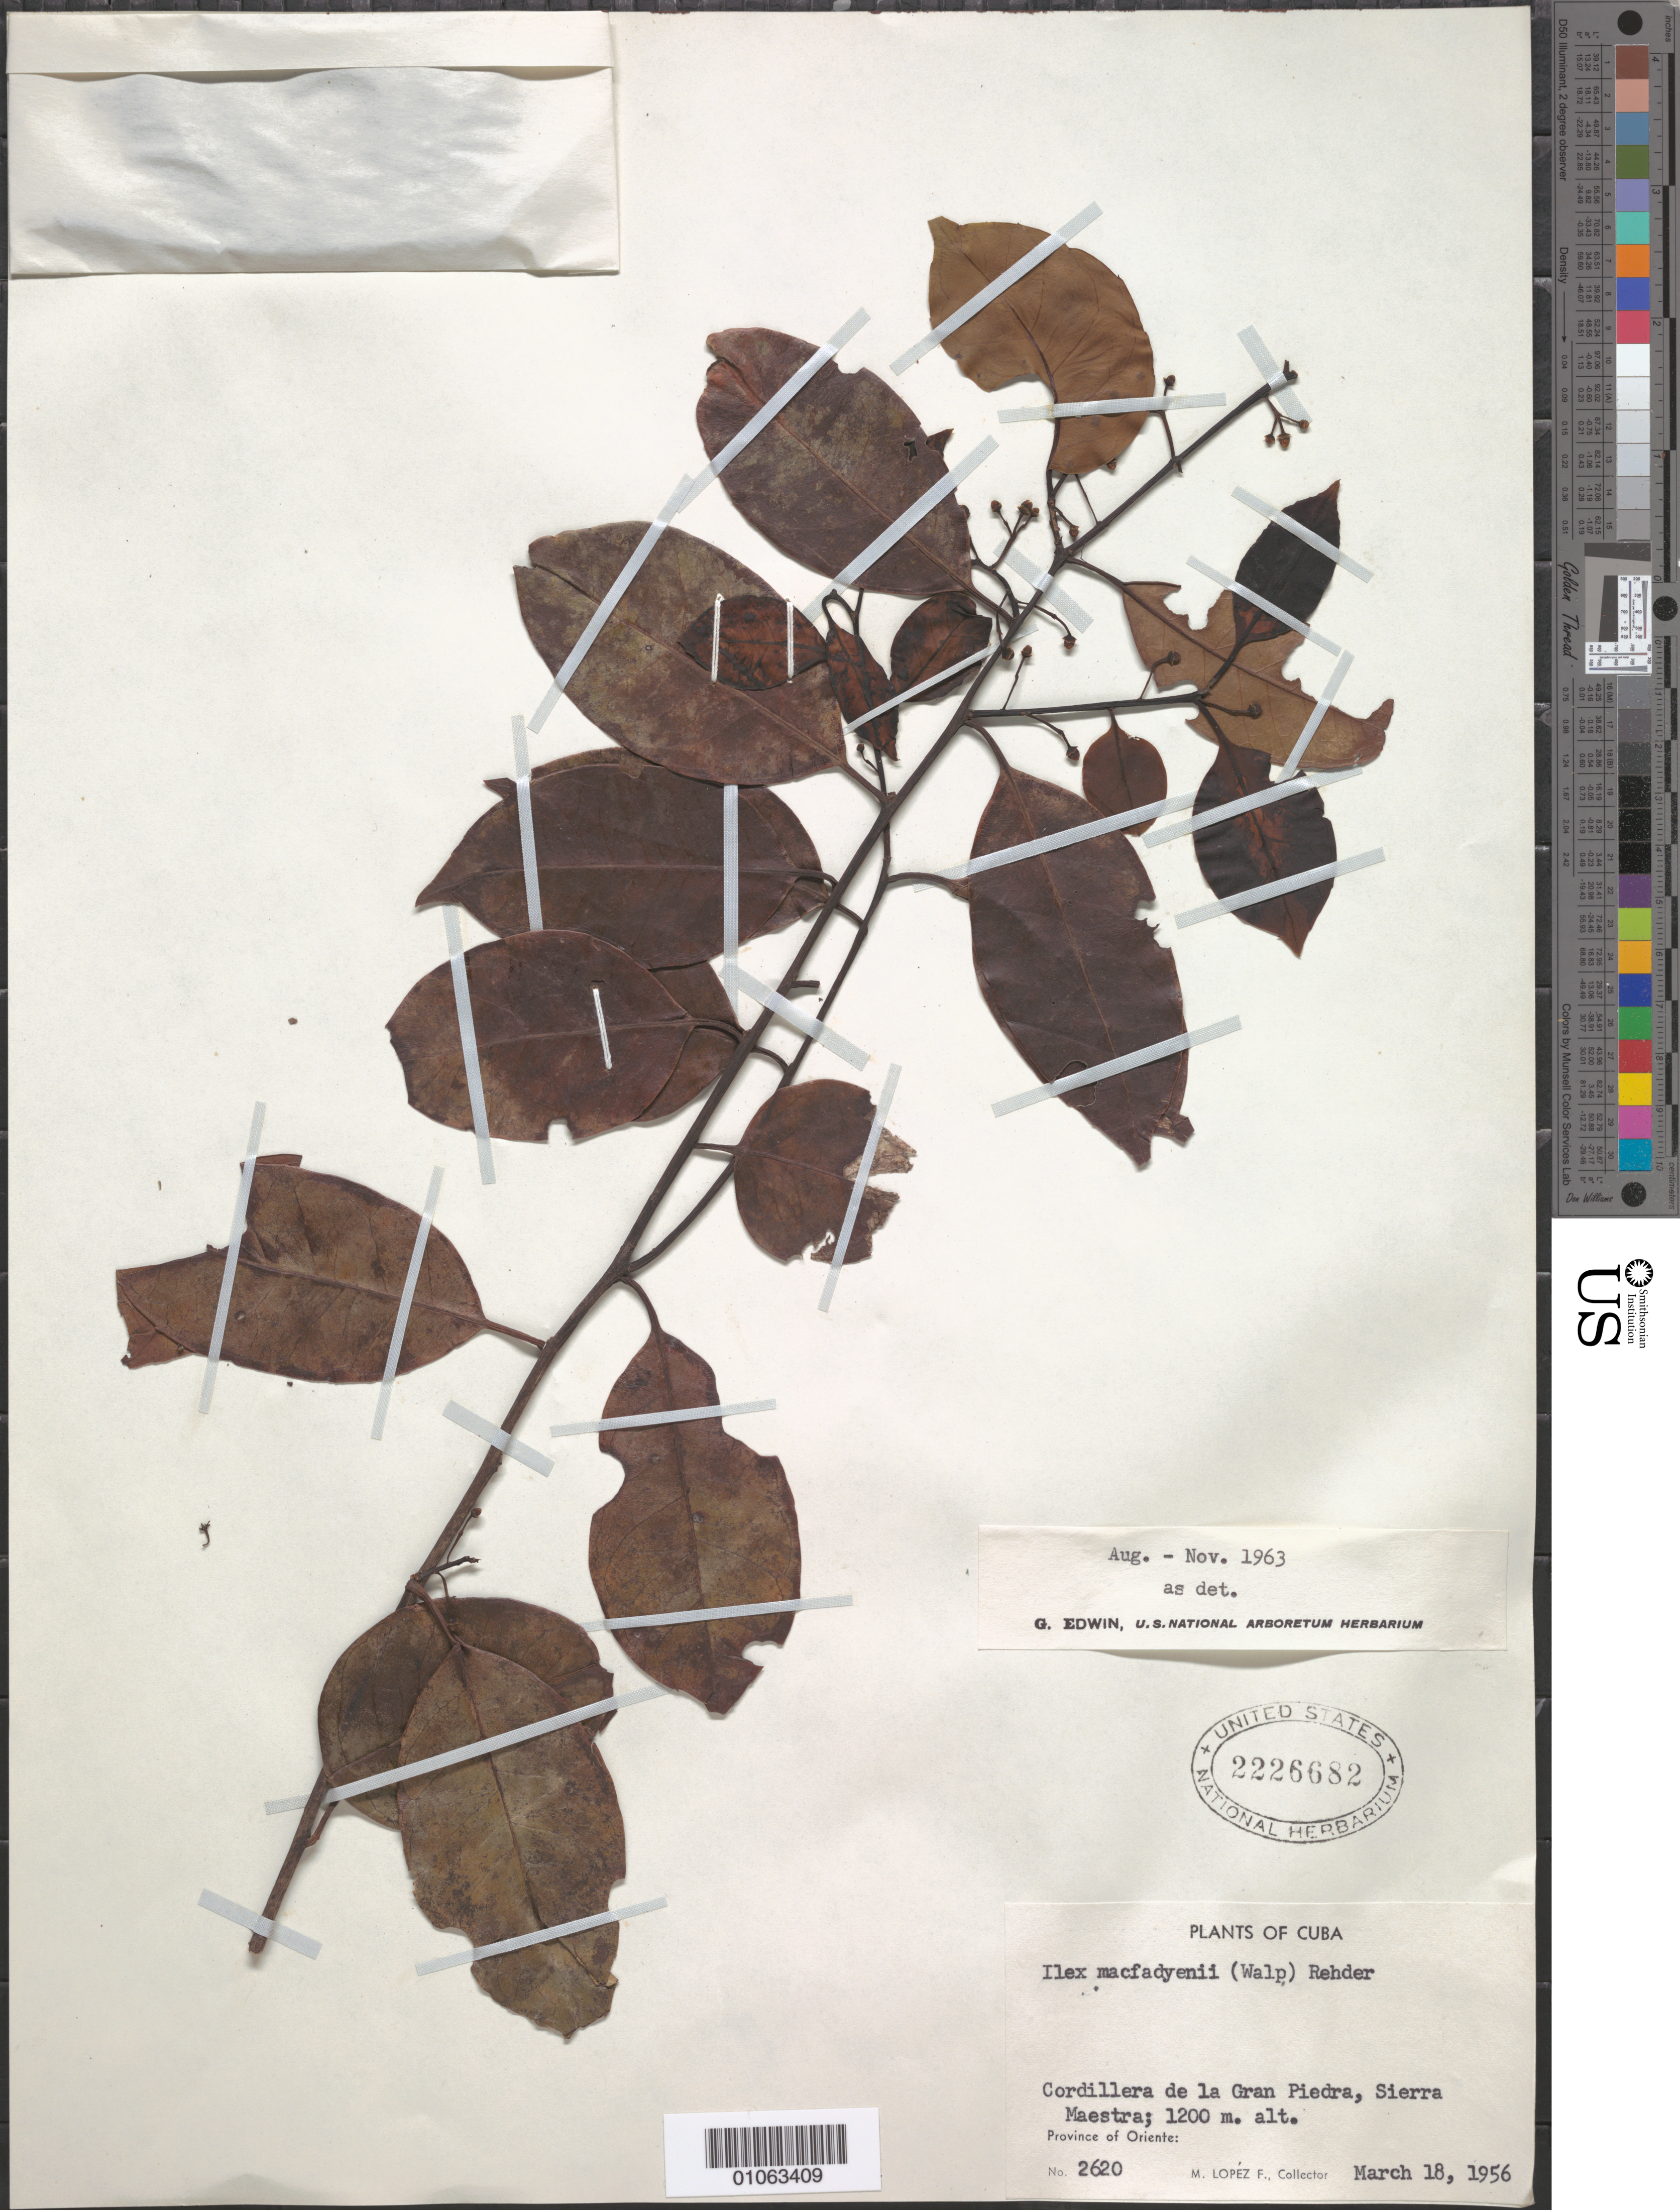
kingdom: Plantae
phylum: Tracheophyta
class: Magnoliopsida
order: Aquifoliales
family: Aquifoliaceae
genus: Ilex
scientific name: Ilex macfadyenii var. macfadyenii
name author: (Walp.) Rehder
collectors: M. López Figueiras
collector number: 2620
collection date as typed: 18 Mar 1956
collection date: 1956-03-18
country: Cuba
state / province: Oriente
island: Cuba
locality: Cordillera de la Gran Piedra, Sierra Maestra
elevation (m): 1200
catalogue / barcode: US 2226682